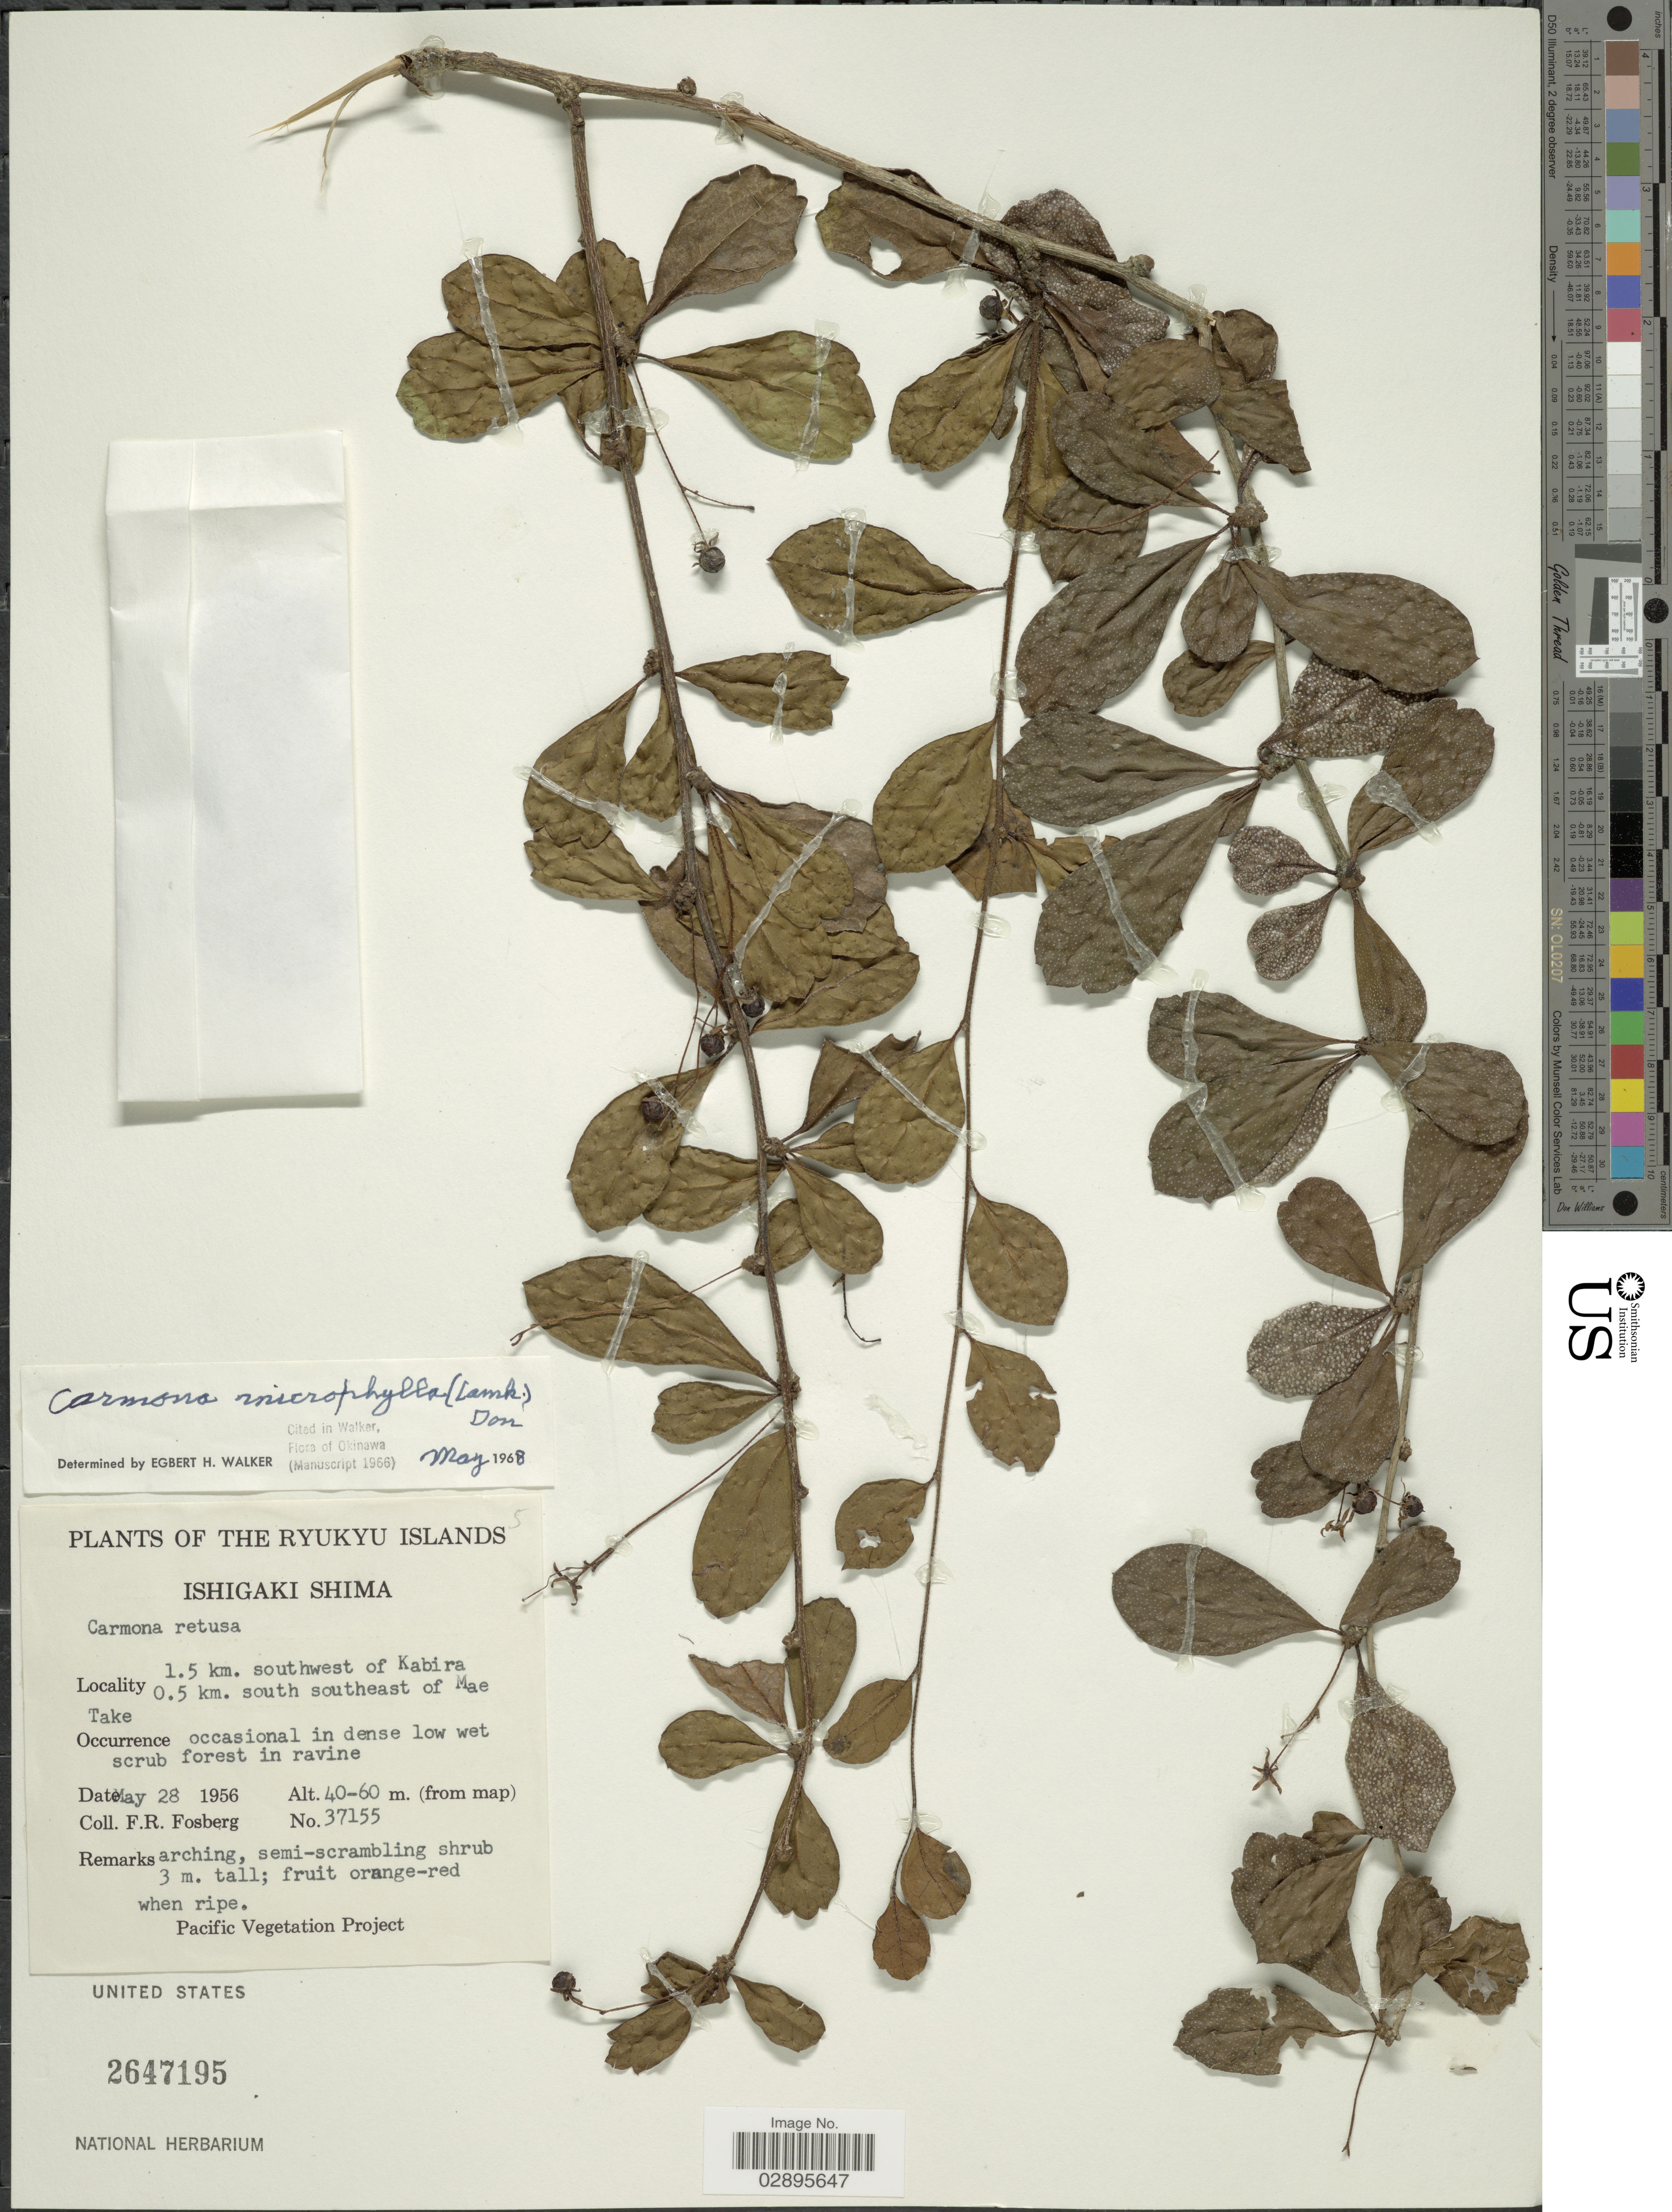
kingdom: Plantae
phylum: Tracheophyta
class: Magnoliopsida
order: Boraginales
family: Ehretiaceae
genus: Ehretia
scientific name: Ehretia microphylla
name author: Lam.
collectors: F. R. Fosberg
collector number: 37155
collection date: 1956-05-28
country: Japan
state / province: Okinawa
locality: The Ryukyu Islands. Ishigaki Shima. 1.5 km. south of Kabira, 0.5 km. south southeast of Mae Take.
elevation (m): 40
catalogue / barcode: US 2647195